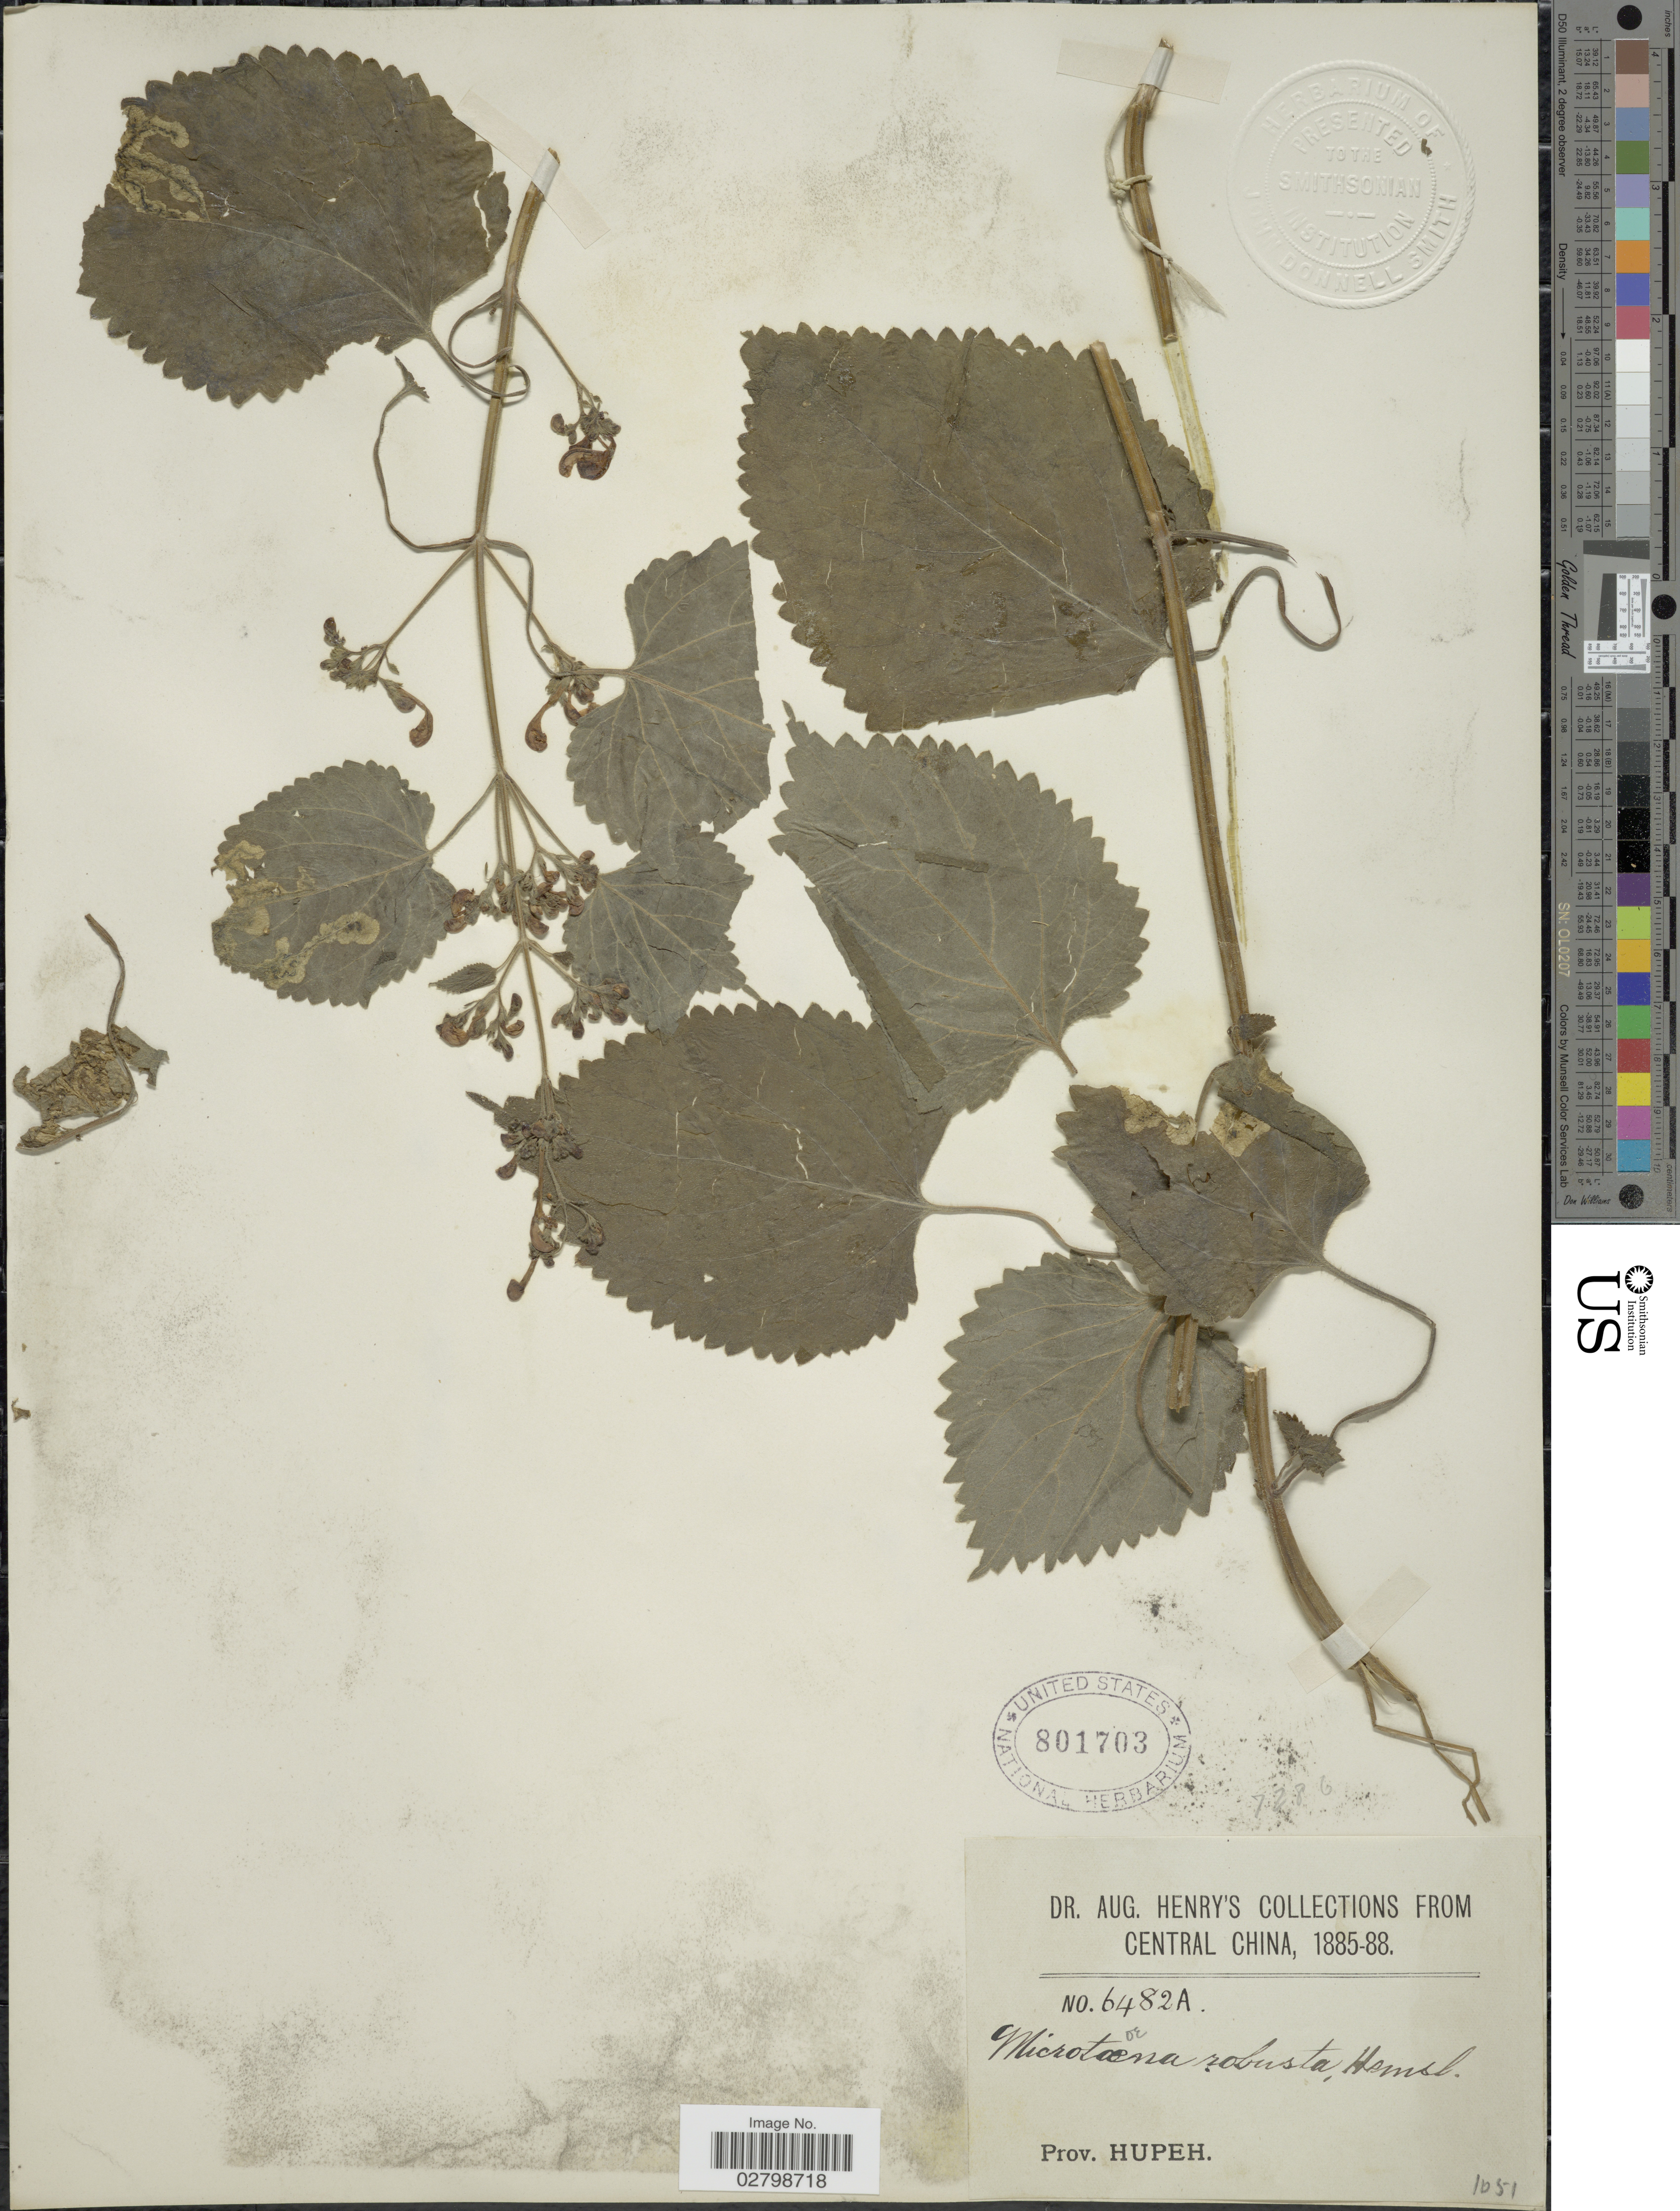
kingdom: Plantae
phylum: Tracheophyta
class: Magnoliopsida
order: Lamiales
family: Lamiaceae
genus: Microtoena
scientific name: Microtoena robusta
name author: Hemsl.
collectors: A. Henry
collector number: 6482 A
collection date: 1885/1888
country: China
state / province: Hubei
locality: Central China, Prov. Hupeh.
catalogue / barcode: US 801703